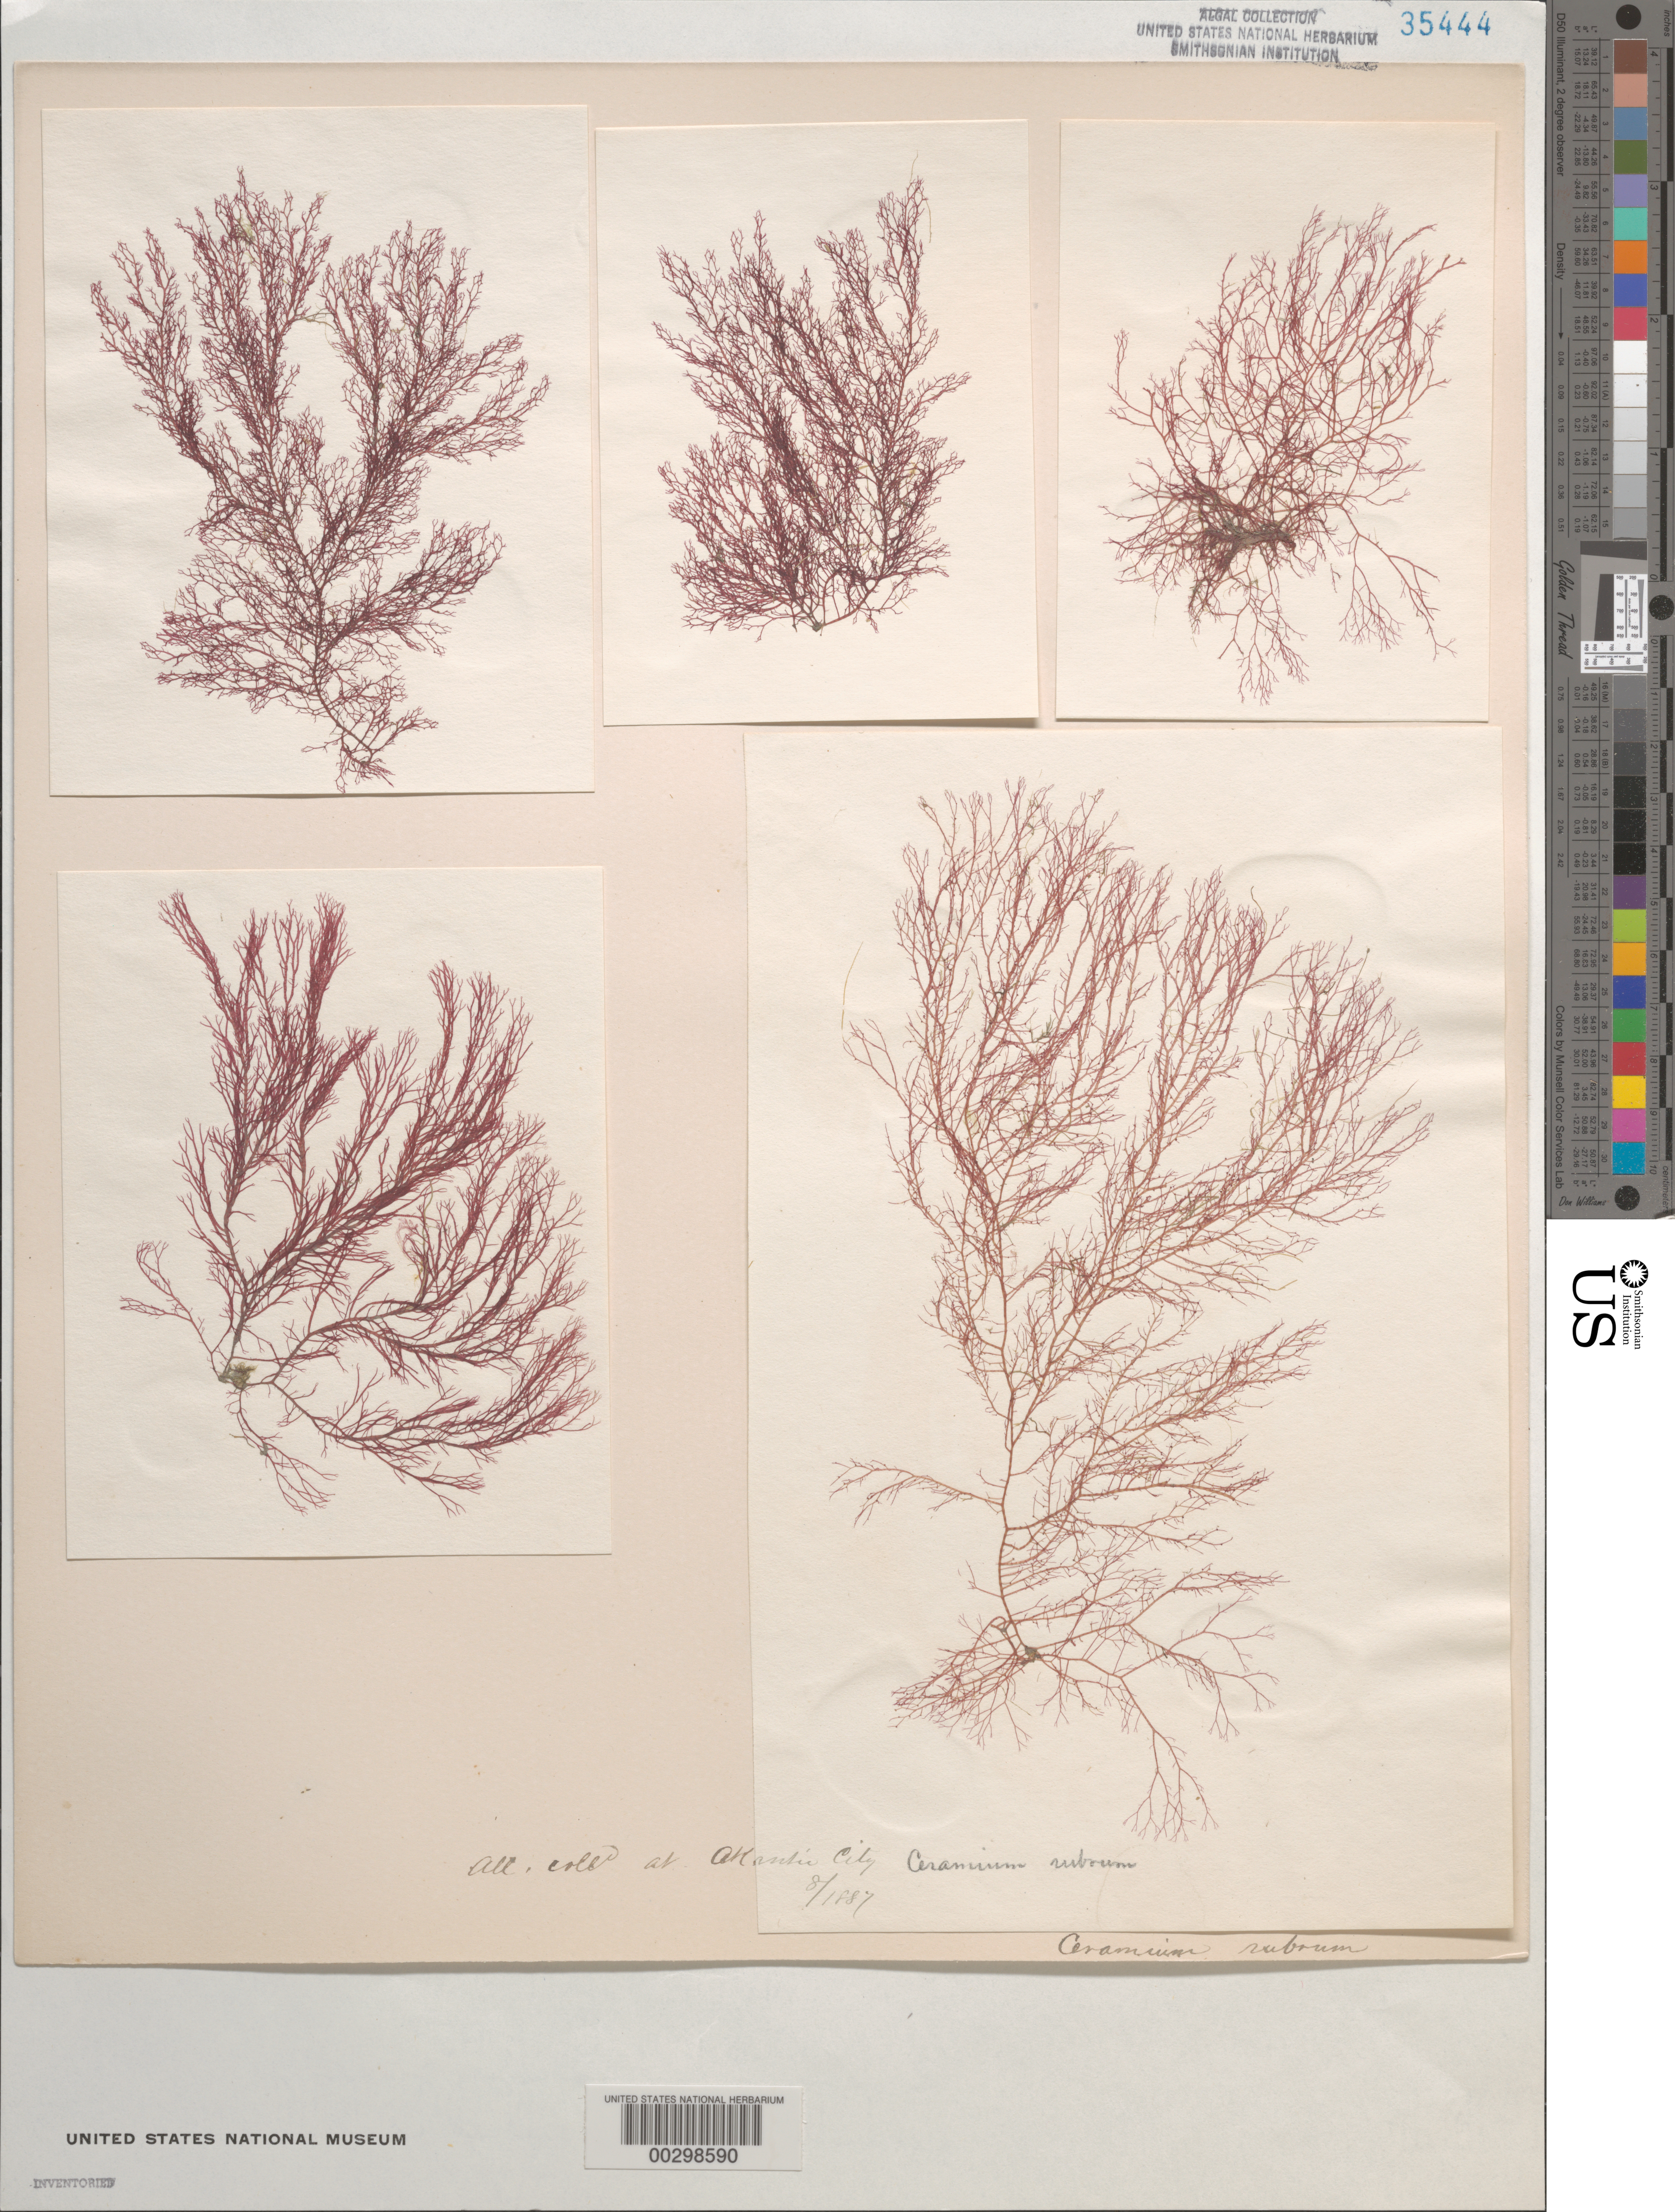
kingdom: Plantae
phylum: Rhodophyta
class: Florideophyceae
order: Ceramiales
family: Ceramiaceae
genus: Ceramium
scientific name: Ceramium rubrum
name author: C. Agardh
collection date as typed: Aug 1887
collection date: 1887-08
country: United States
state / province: New Jersey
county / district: Atlantic County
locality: Atlantic City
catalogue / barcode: US 35444